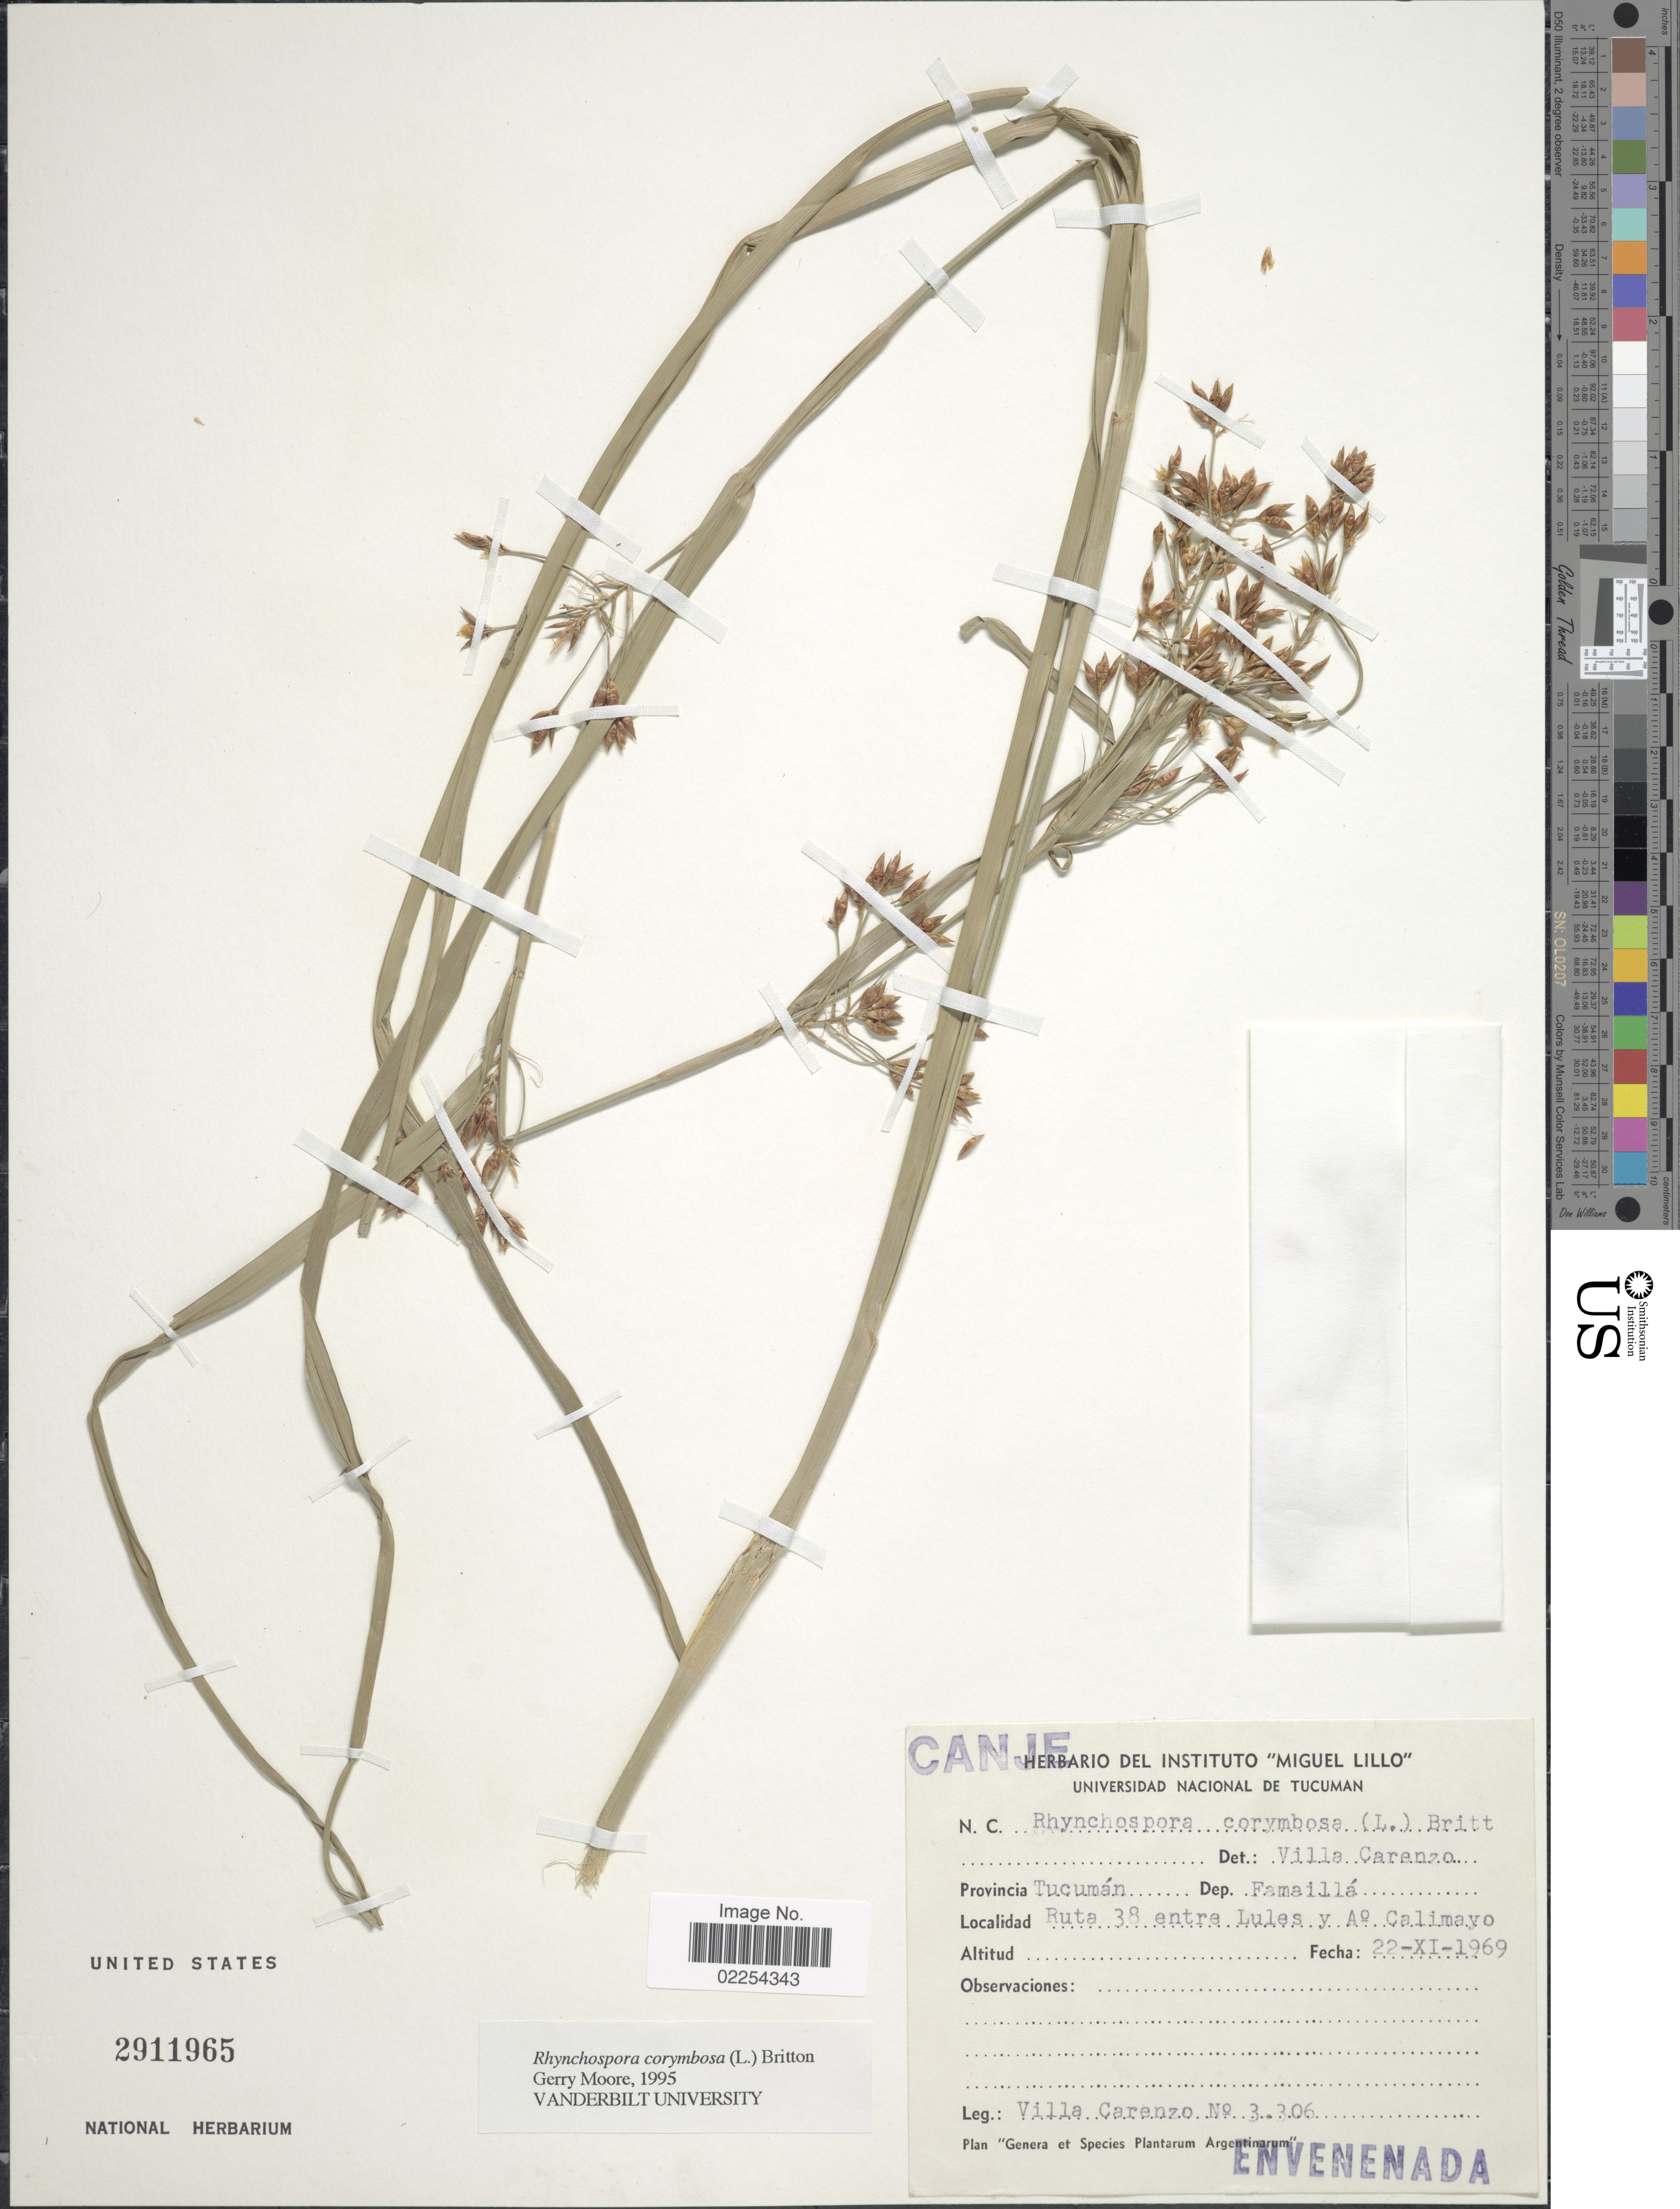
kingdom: Plantae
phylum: Tracheophyta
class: Liliopsida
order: Poales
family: Cyperaceae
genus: Rhynchospora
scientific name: Rhynchospora corymbosa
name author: (L.) Britton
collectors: M. Villa Carenzo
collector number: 3306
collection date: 1969-11-22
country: Argentina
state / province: Tucuman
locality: Dep. Famaillá, Ruta 38 entra Lules y Ao. Calimayo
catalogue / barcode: US 2911965